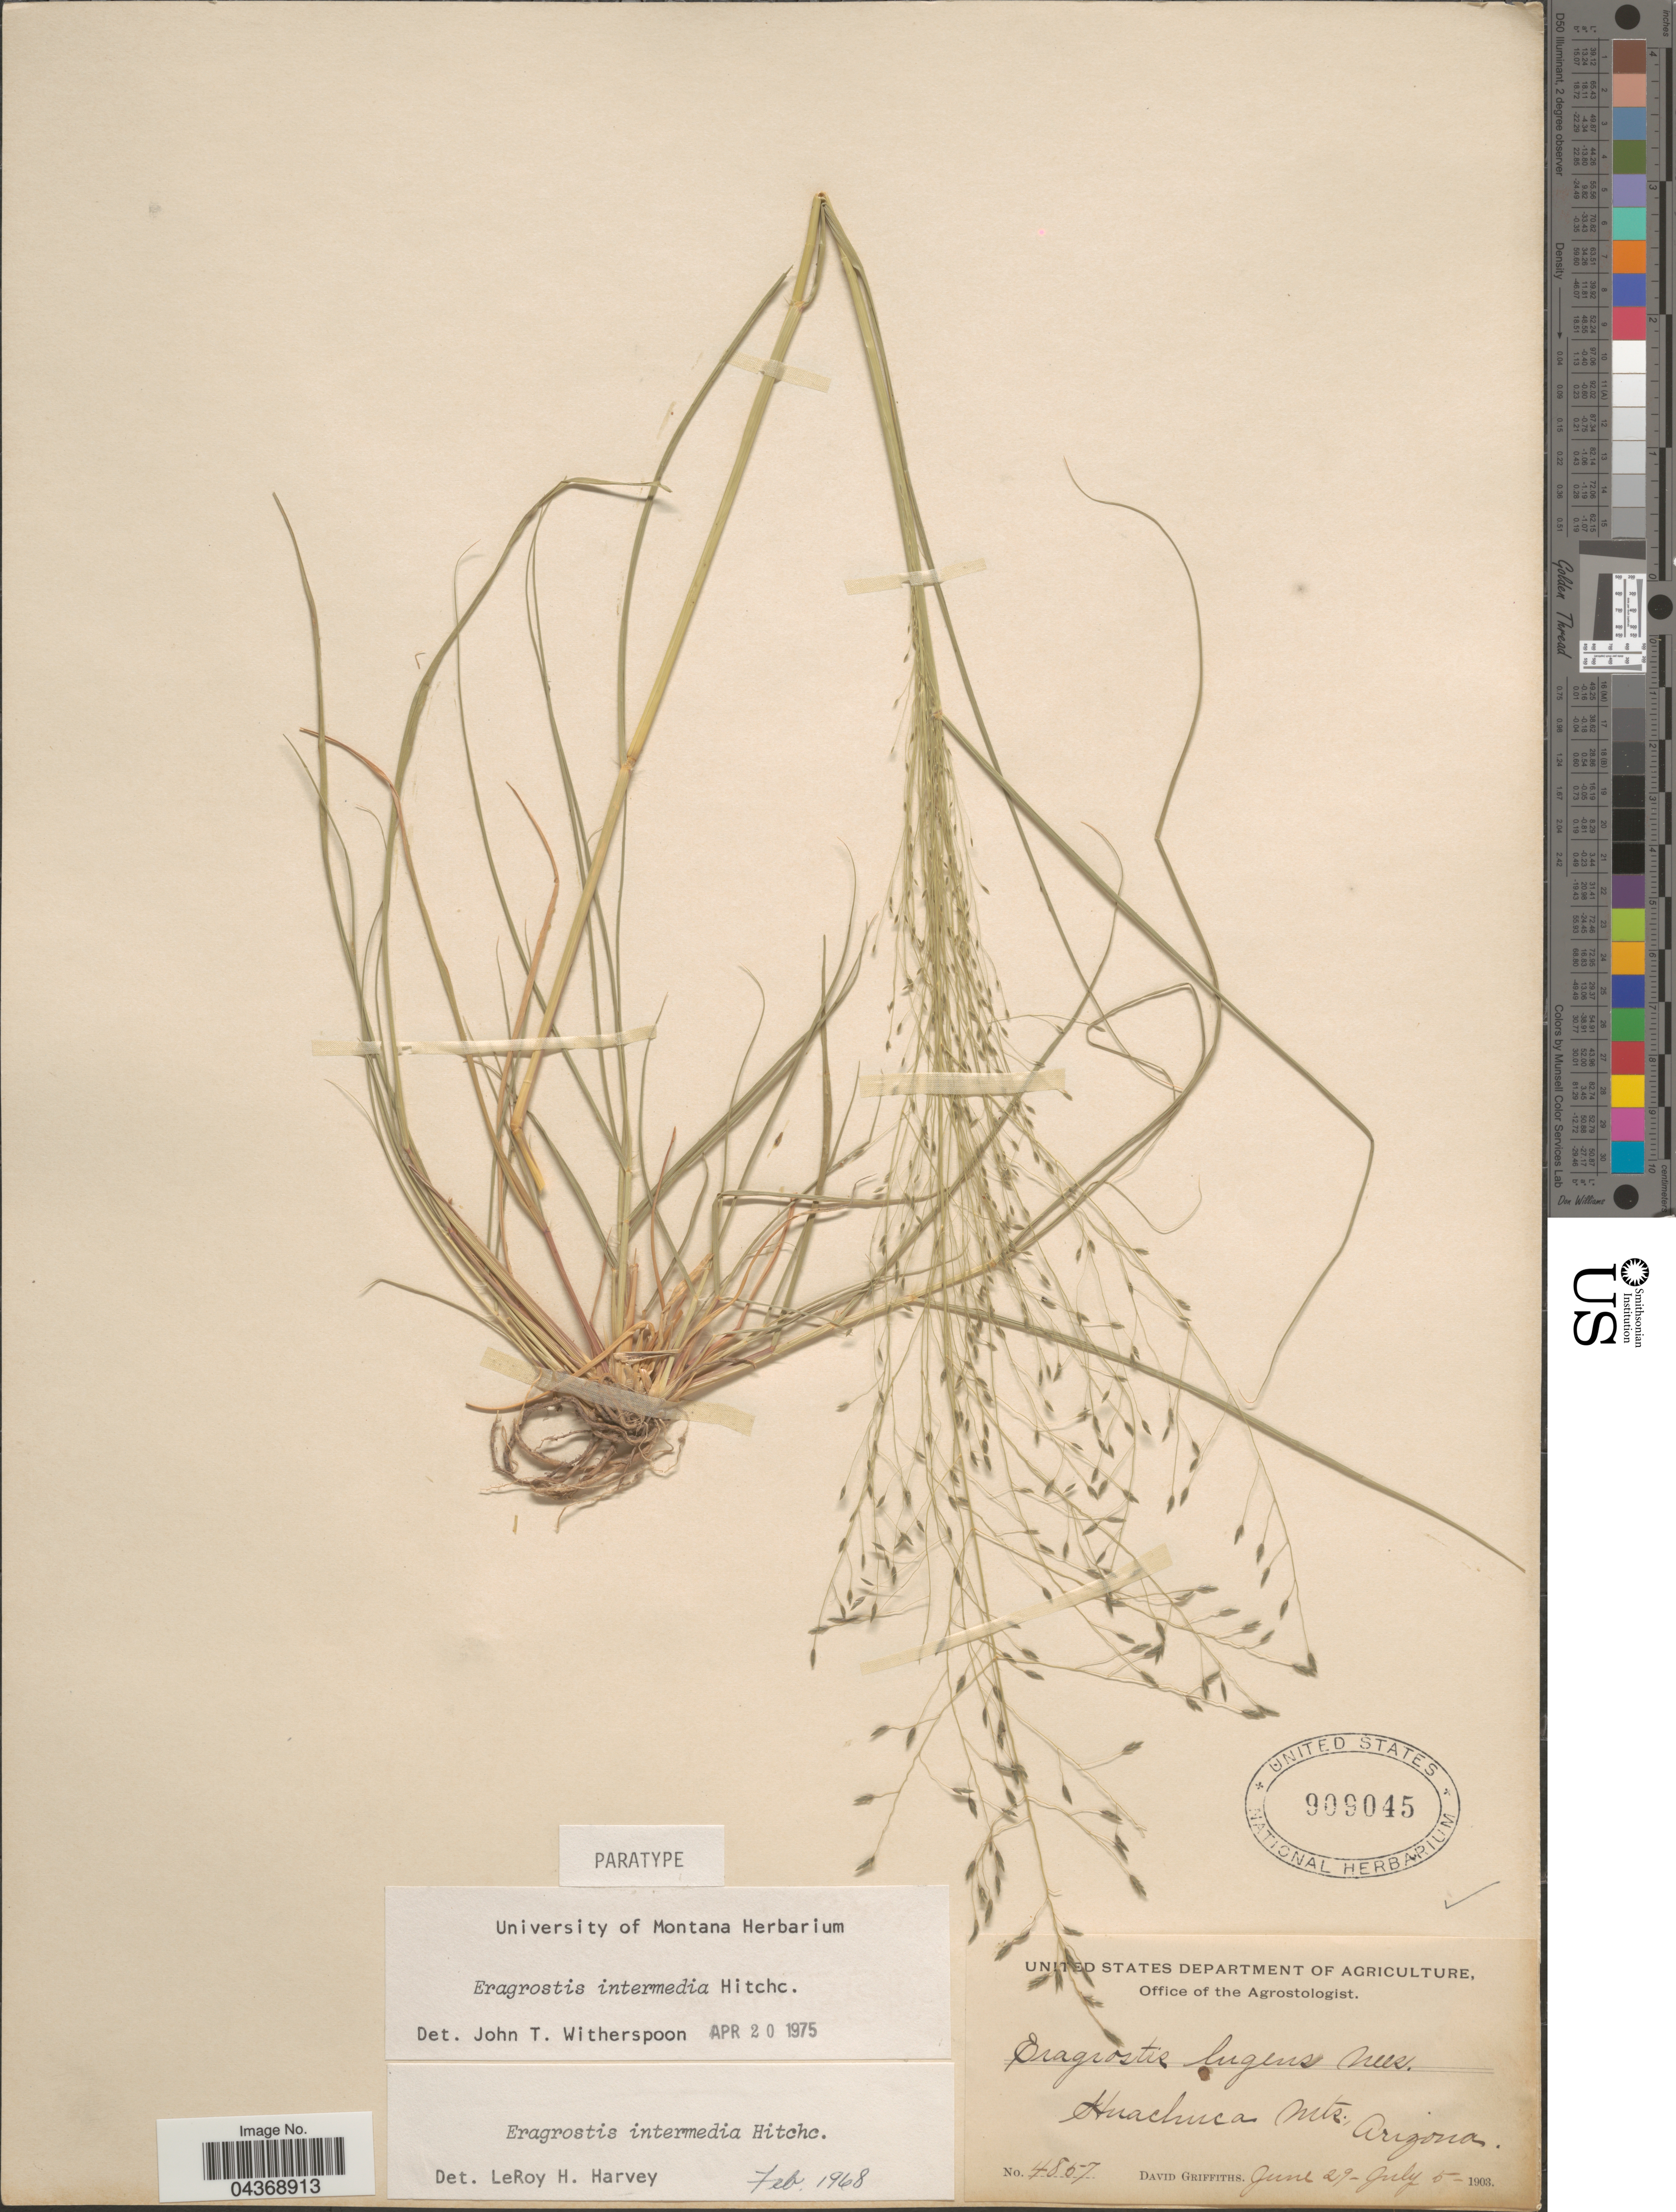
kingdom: Plantae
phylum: Tracheophyta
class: Liliopsida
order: Poales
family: Poaceae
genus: Eragrostis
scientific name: Eragrostis intermedia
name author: Hitchc.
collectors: D. Griffiths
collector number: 4857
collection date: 1903-06-29/1903-07-05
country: United States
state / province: Arizona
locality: Huachuca Mts.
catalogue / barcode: US 909045